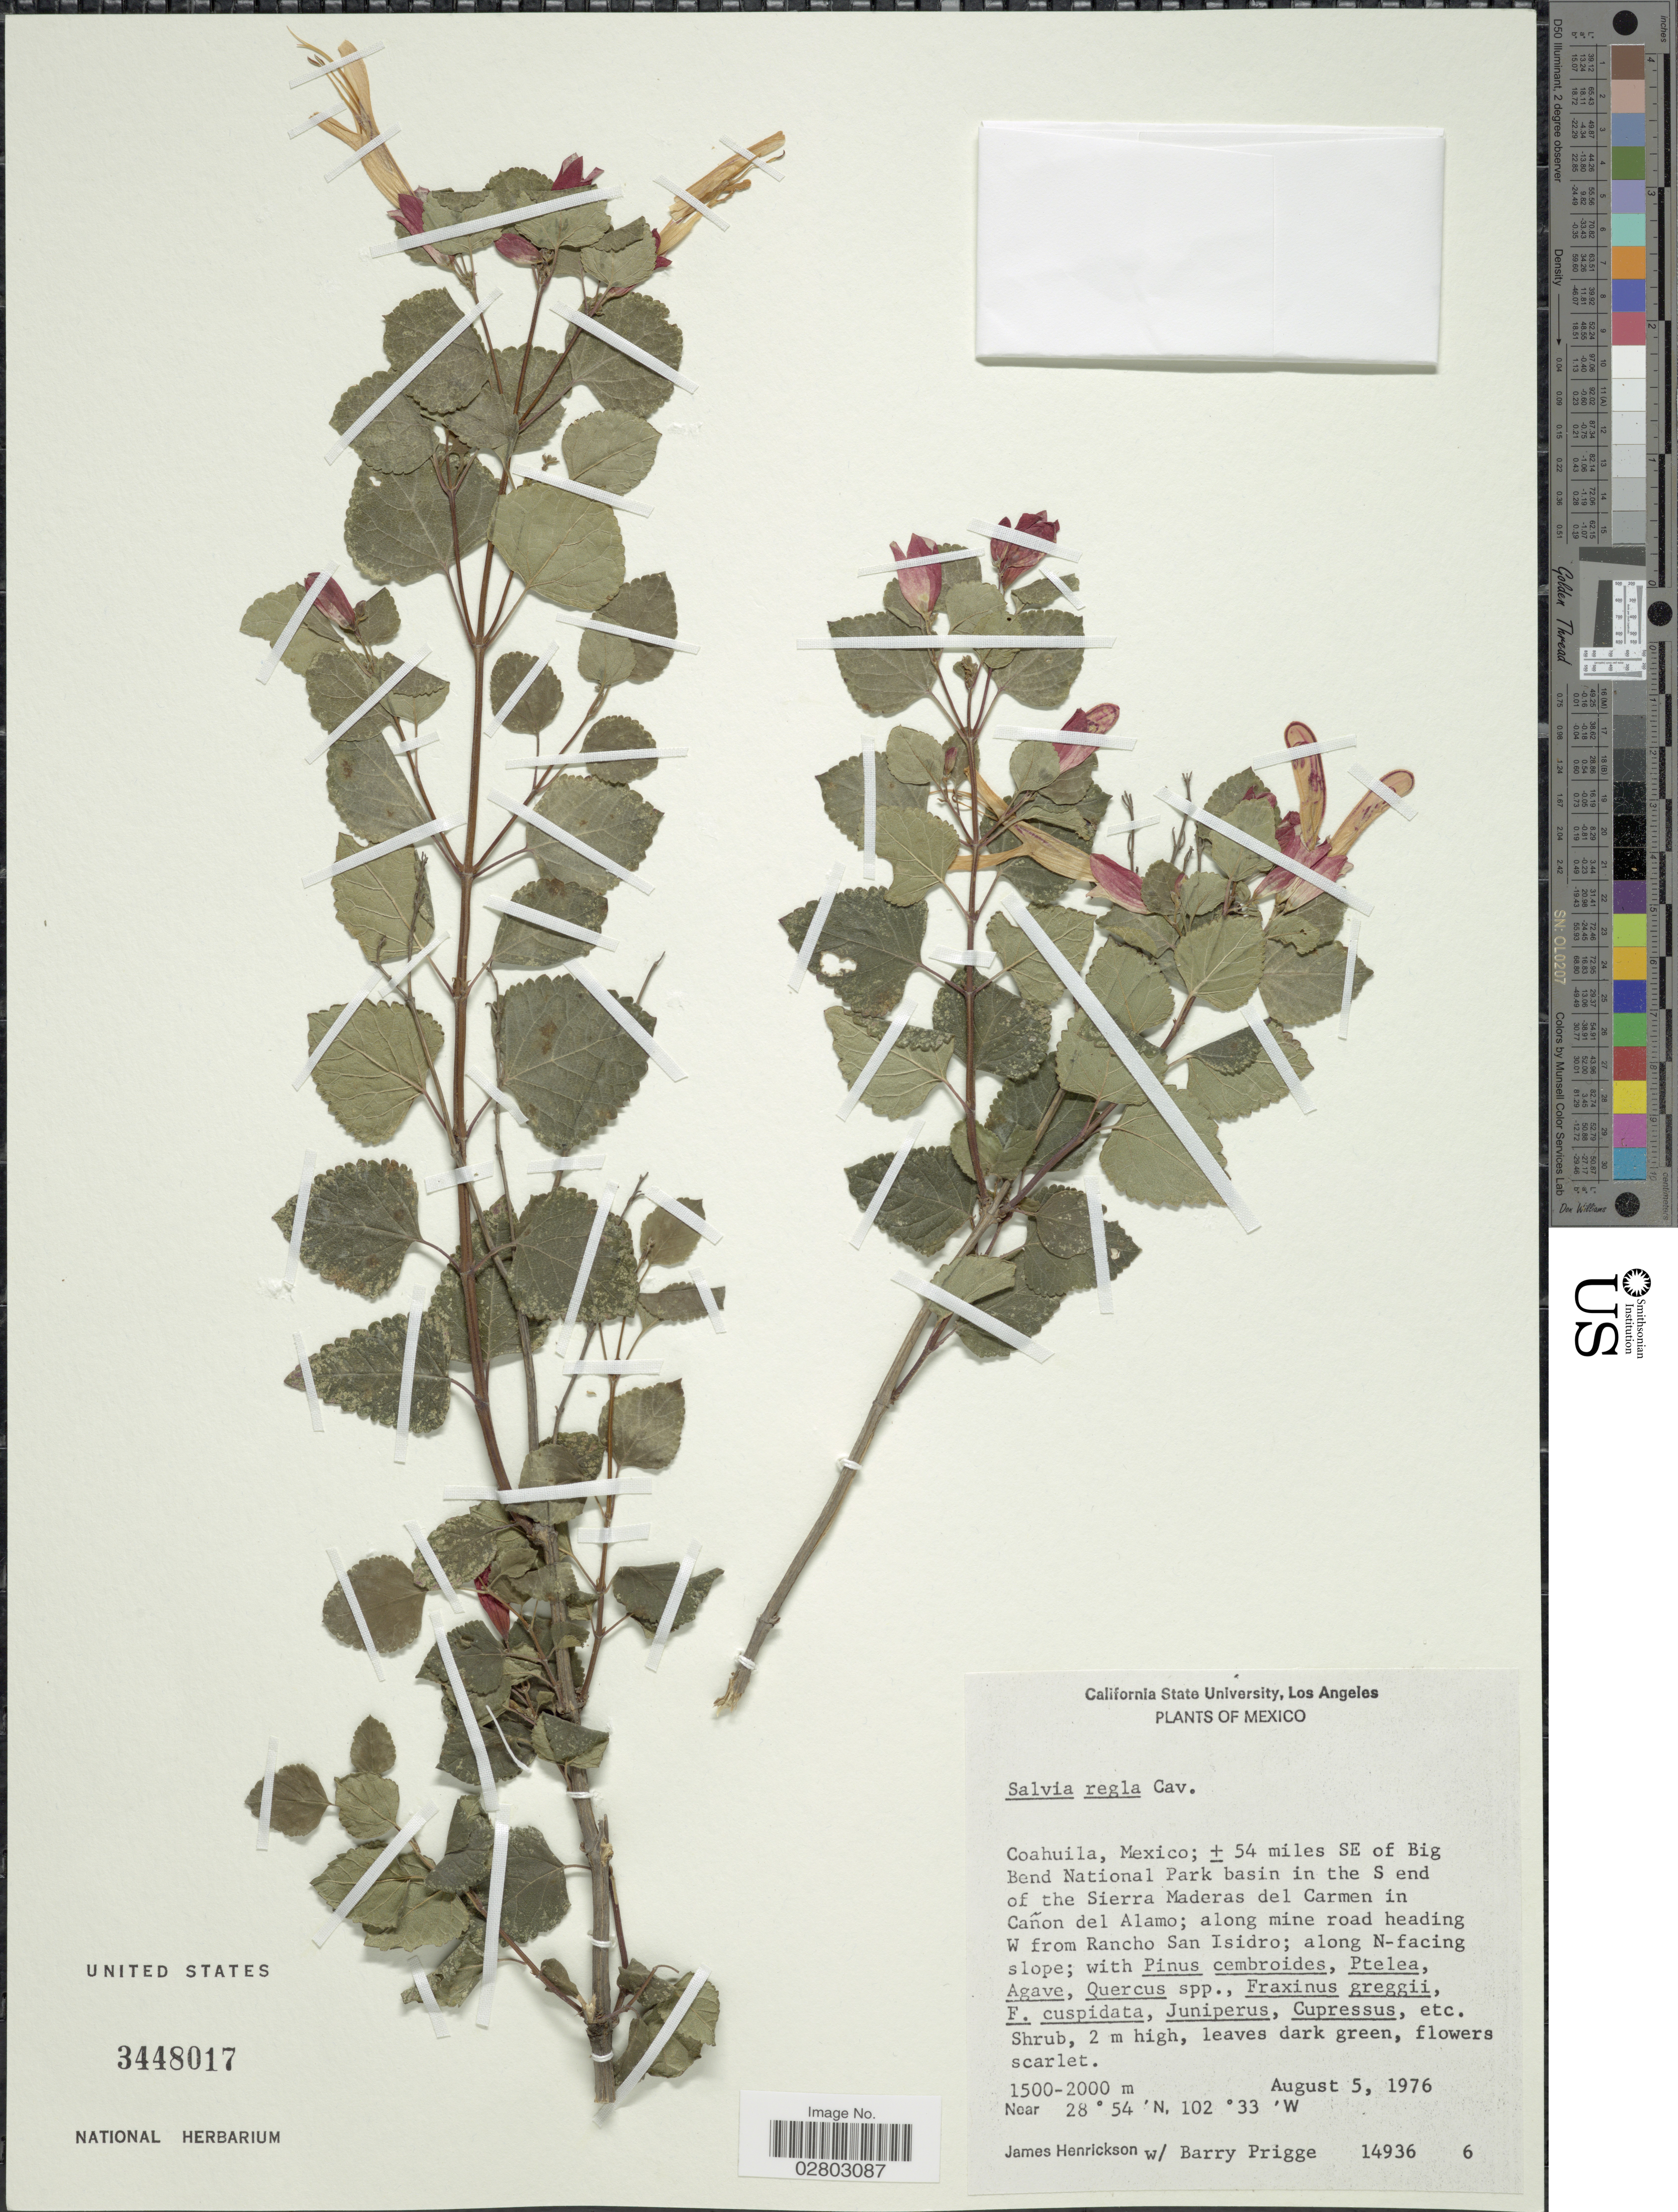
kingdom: Plantae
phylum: Tracheophyta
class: Magnoliopsida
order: Lamiales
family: Lamiaceae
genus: Salvia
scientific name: Salvia regla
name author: Cav.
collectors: J. Henrickson & B. Prigge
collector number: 14936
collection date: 1976-08-05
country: Mexico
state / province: Coahuila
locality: Coahuila, Mexico; ± 54 miles SE of Big Bend National Park basin in the S end of the Sierra Maderas del Carmen in Cañon del Alamo; along mine road heading W from Rancho San Isidro; along N-facing slope.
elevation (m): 1500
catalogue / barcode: US 3448017